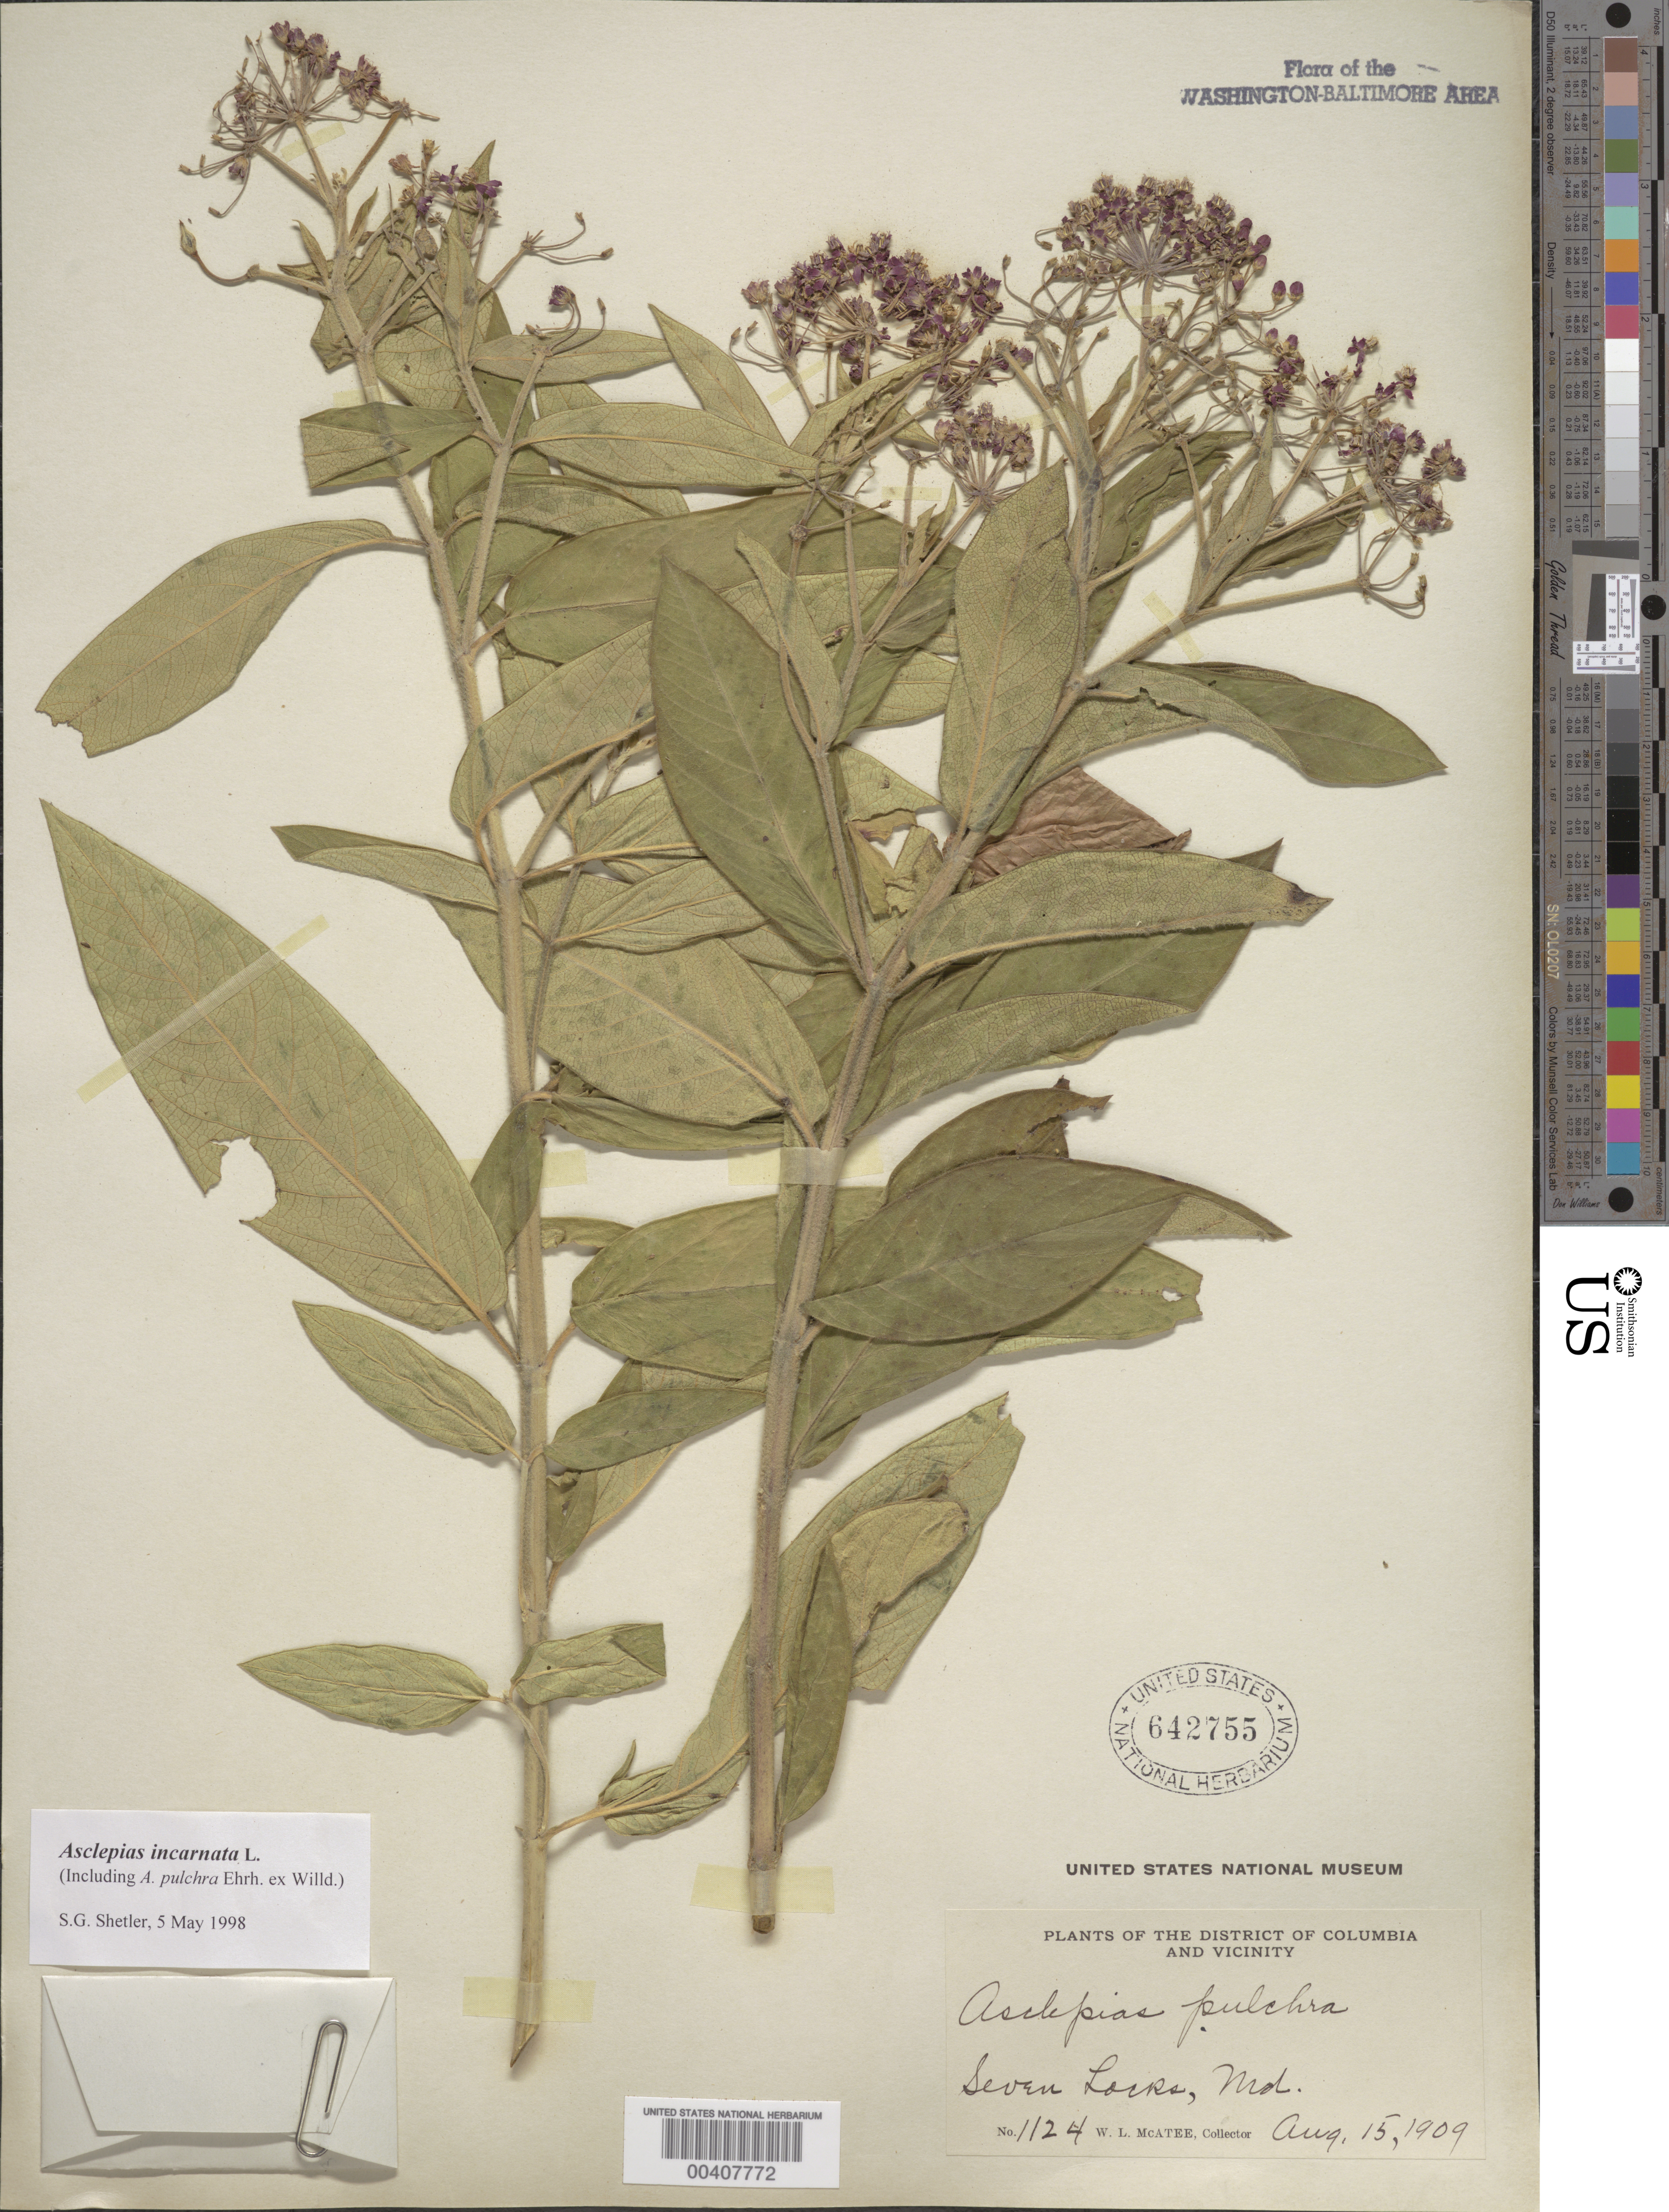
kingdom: Plantae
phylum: Tracheophyta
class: Magnoliopsida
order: Gentianales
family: Apocynaceae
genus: Asclepias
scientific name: Asclepias incarnata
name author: L.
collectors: W. McAtee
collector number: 1124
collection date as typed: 15 Aug 1909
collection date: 1909-08-15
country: United States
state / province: Maryland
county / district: Montgomery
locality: Seven Locks C. & O. Canal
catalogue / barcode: US 642755